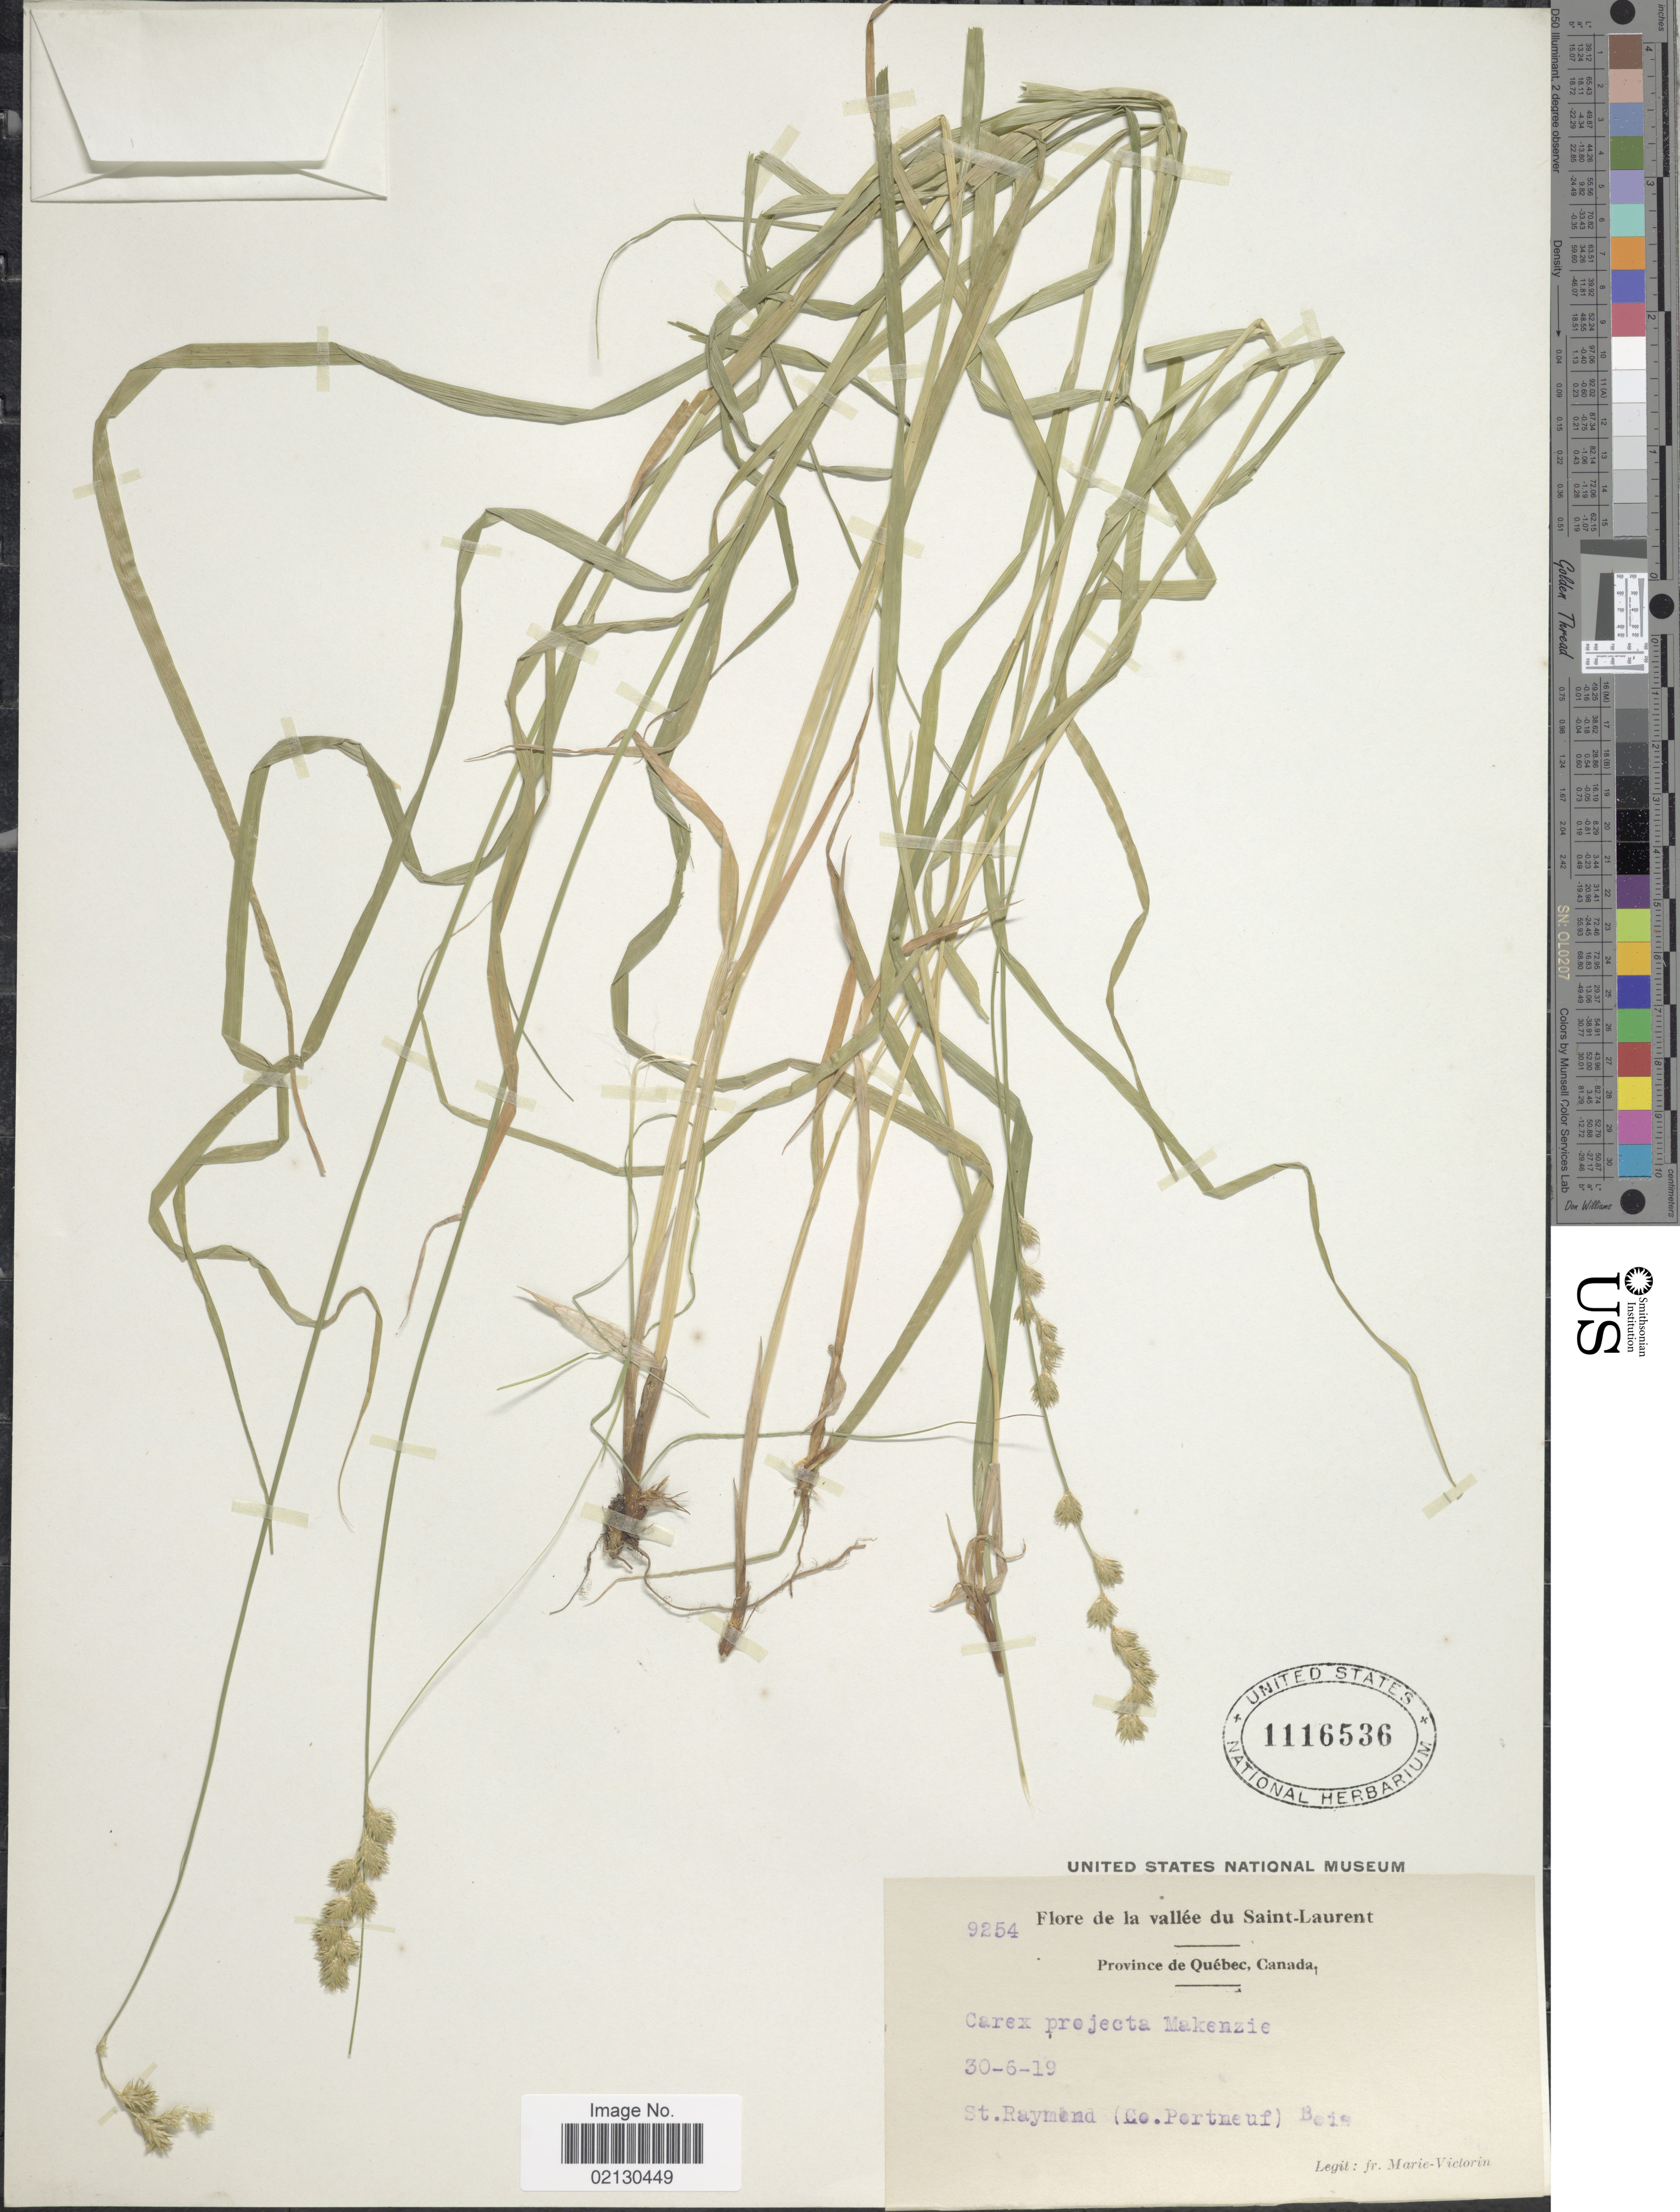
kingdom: Plantae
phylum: Tracheophyta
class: Liliopsida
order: Poales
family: Cyperaceae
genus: Carex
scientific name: Carex projecta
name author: Mack.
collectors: Fr. Marie-Victorin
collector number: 9254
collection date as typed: Transcribed d/m/y: 30/6/19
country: Canada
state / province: Quebec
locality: La vallée du Saint-Laurent. St. Raymond (Co. Portneuf) Bois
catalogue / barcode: US 1116536